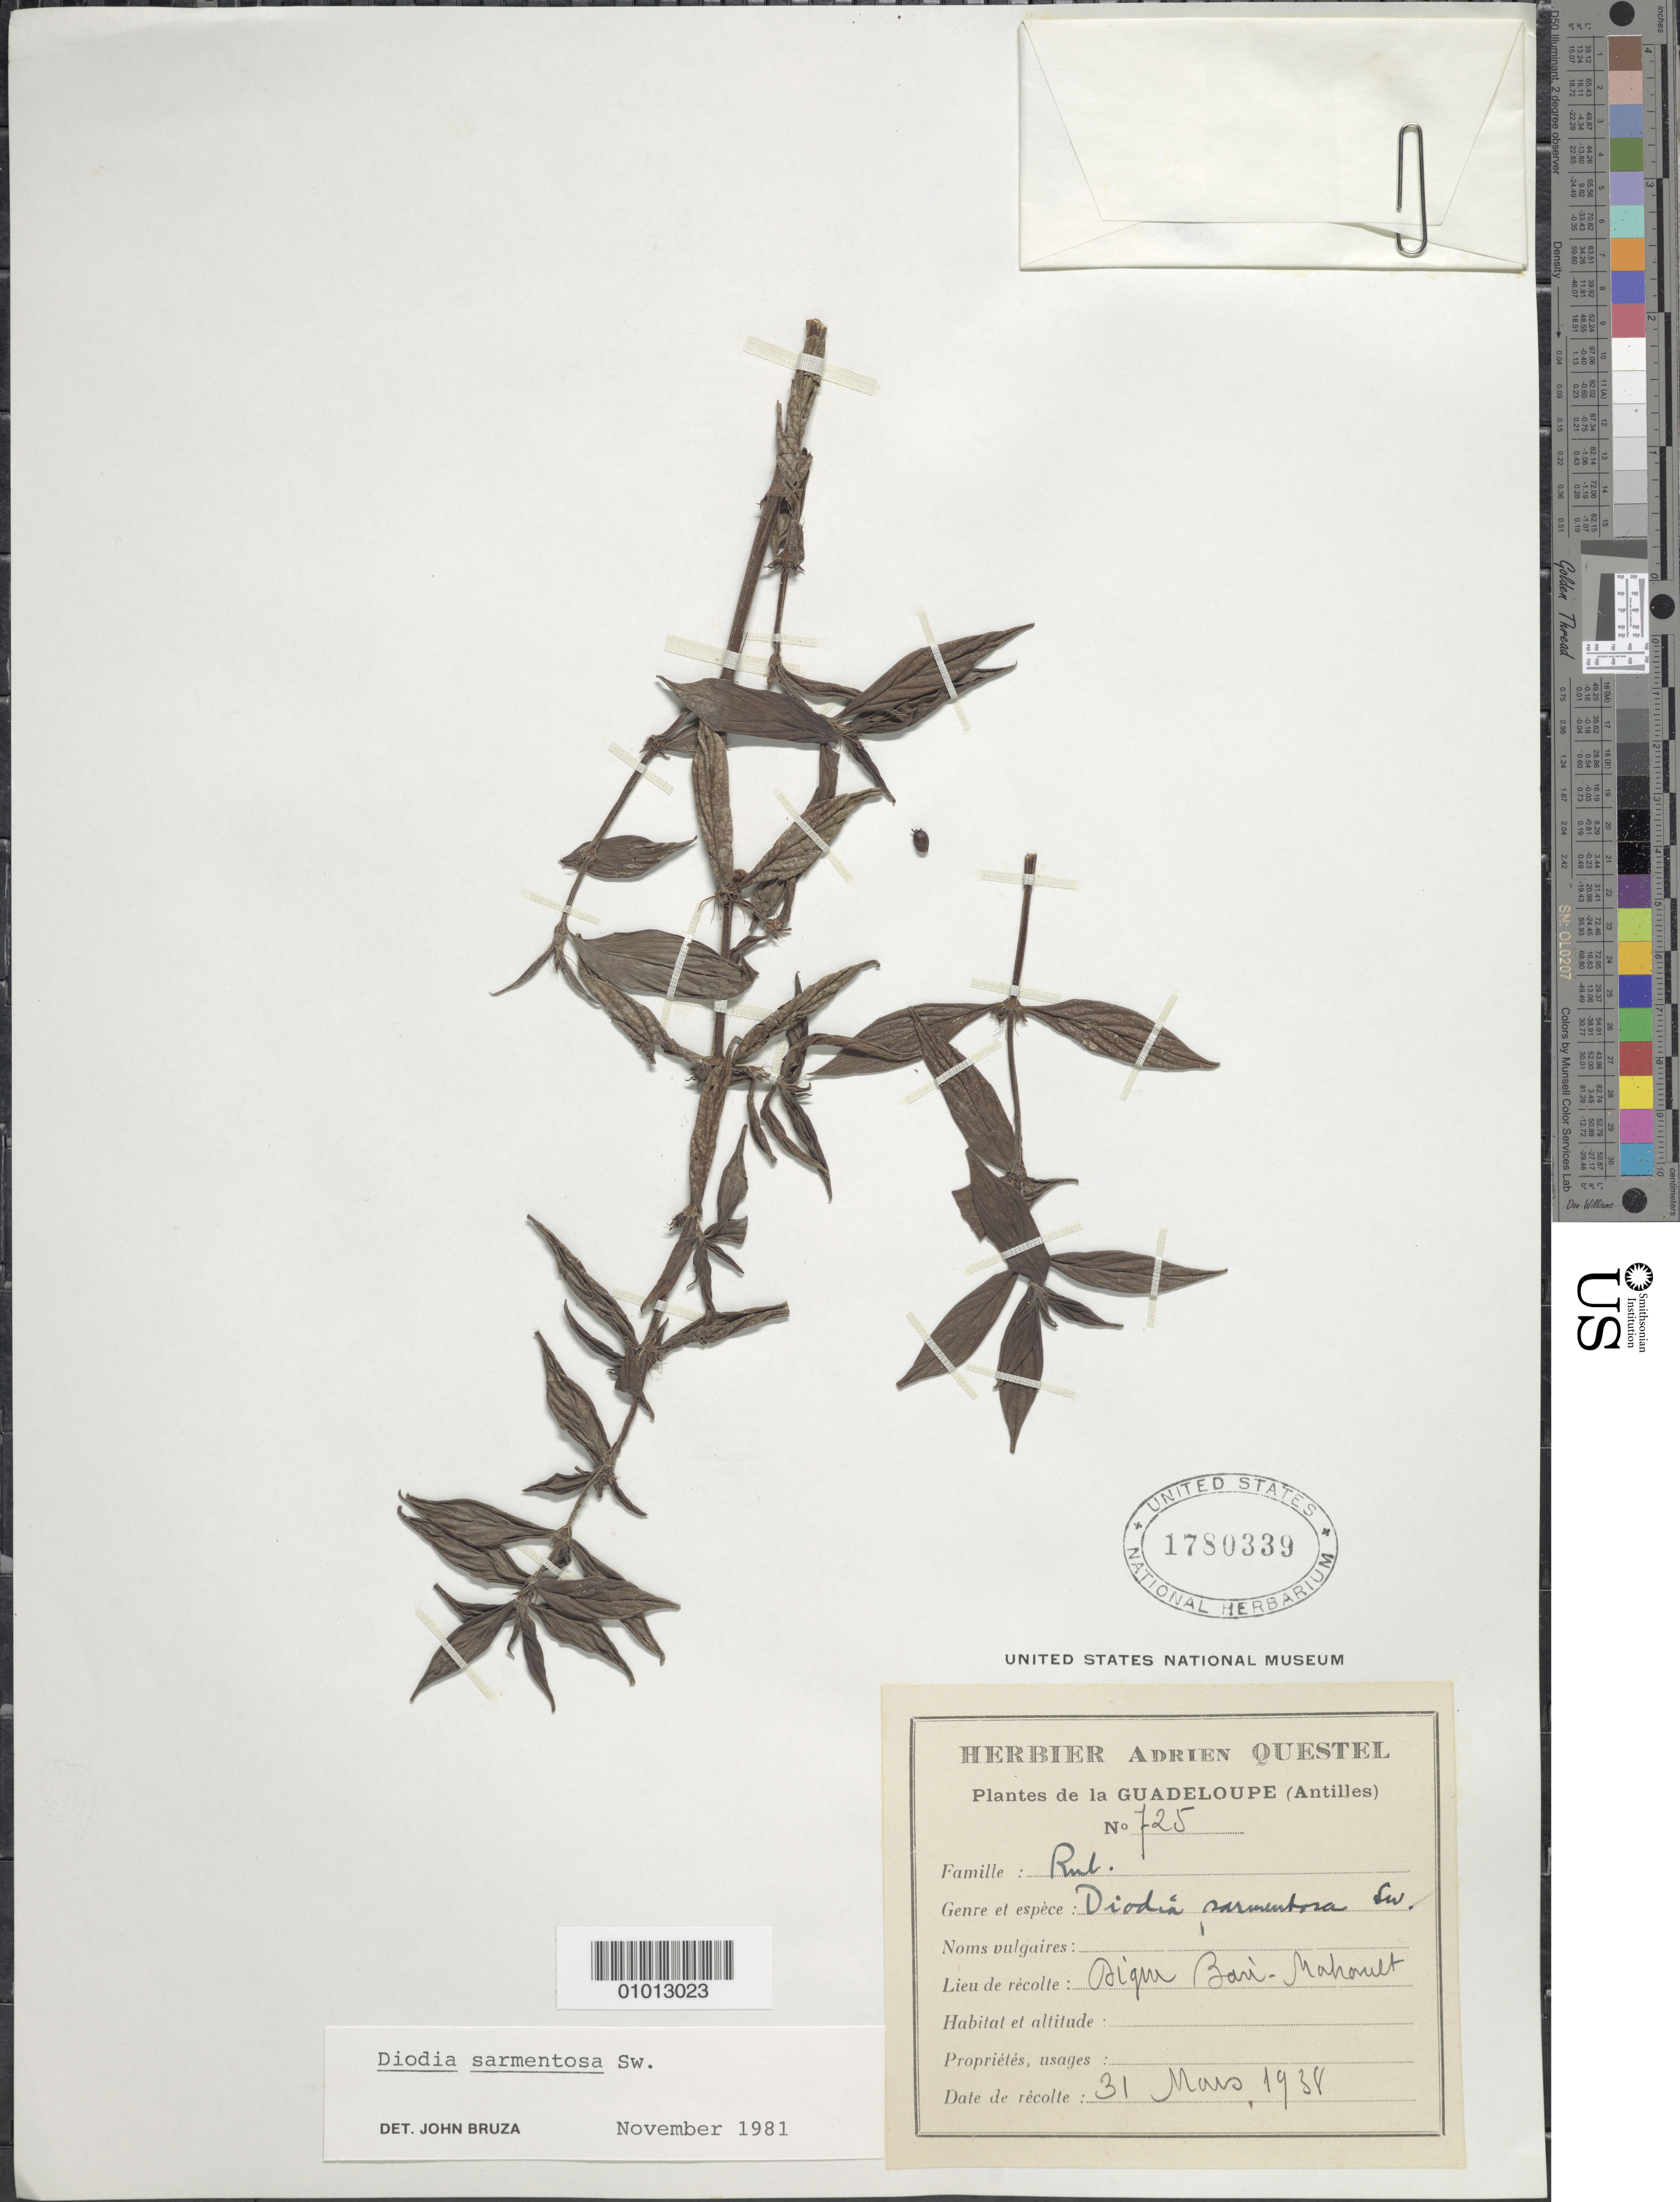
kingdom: Plantae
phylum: Tracheophyta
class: Magnoliopsida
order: Gentianales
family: Rubiaceae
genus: Diodia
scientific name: Diodia sarmentosa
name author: Sw.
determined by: Bruza, J.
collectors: A. Questel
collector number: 725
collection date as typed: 31 Mar 1938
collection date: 1938-03-31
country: Guadeloupe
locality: Barì-Mahault [?]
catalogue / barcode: US 1780339